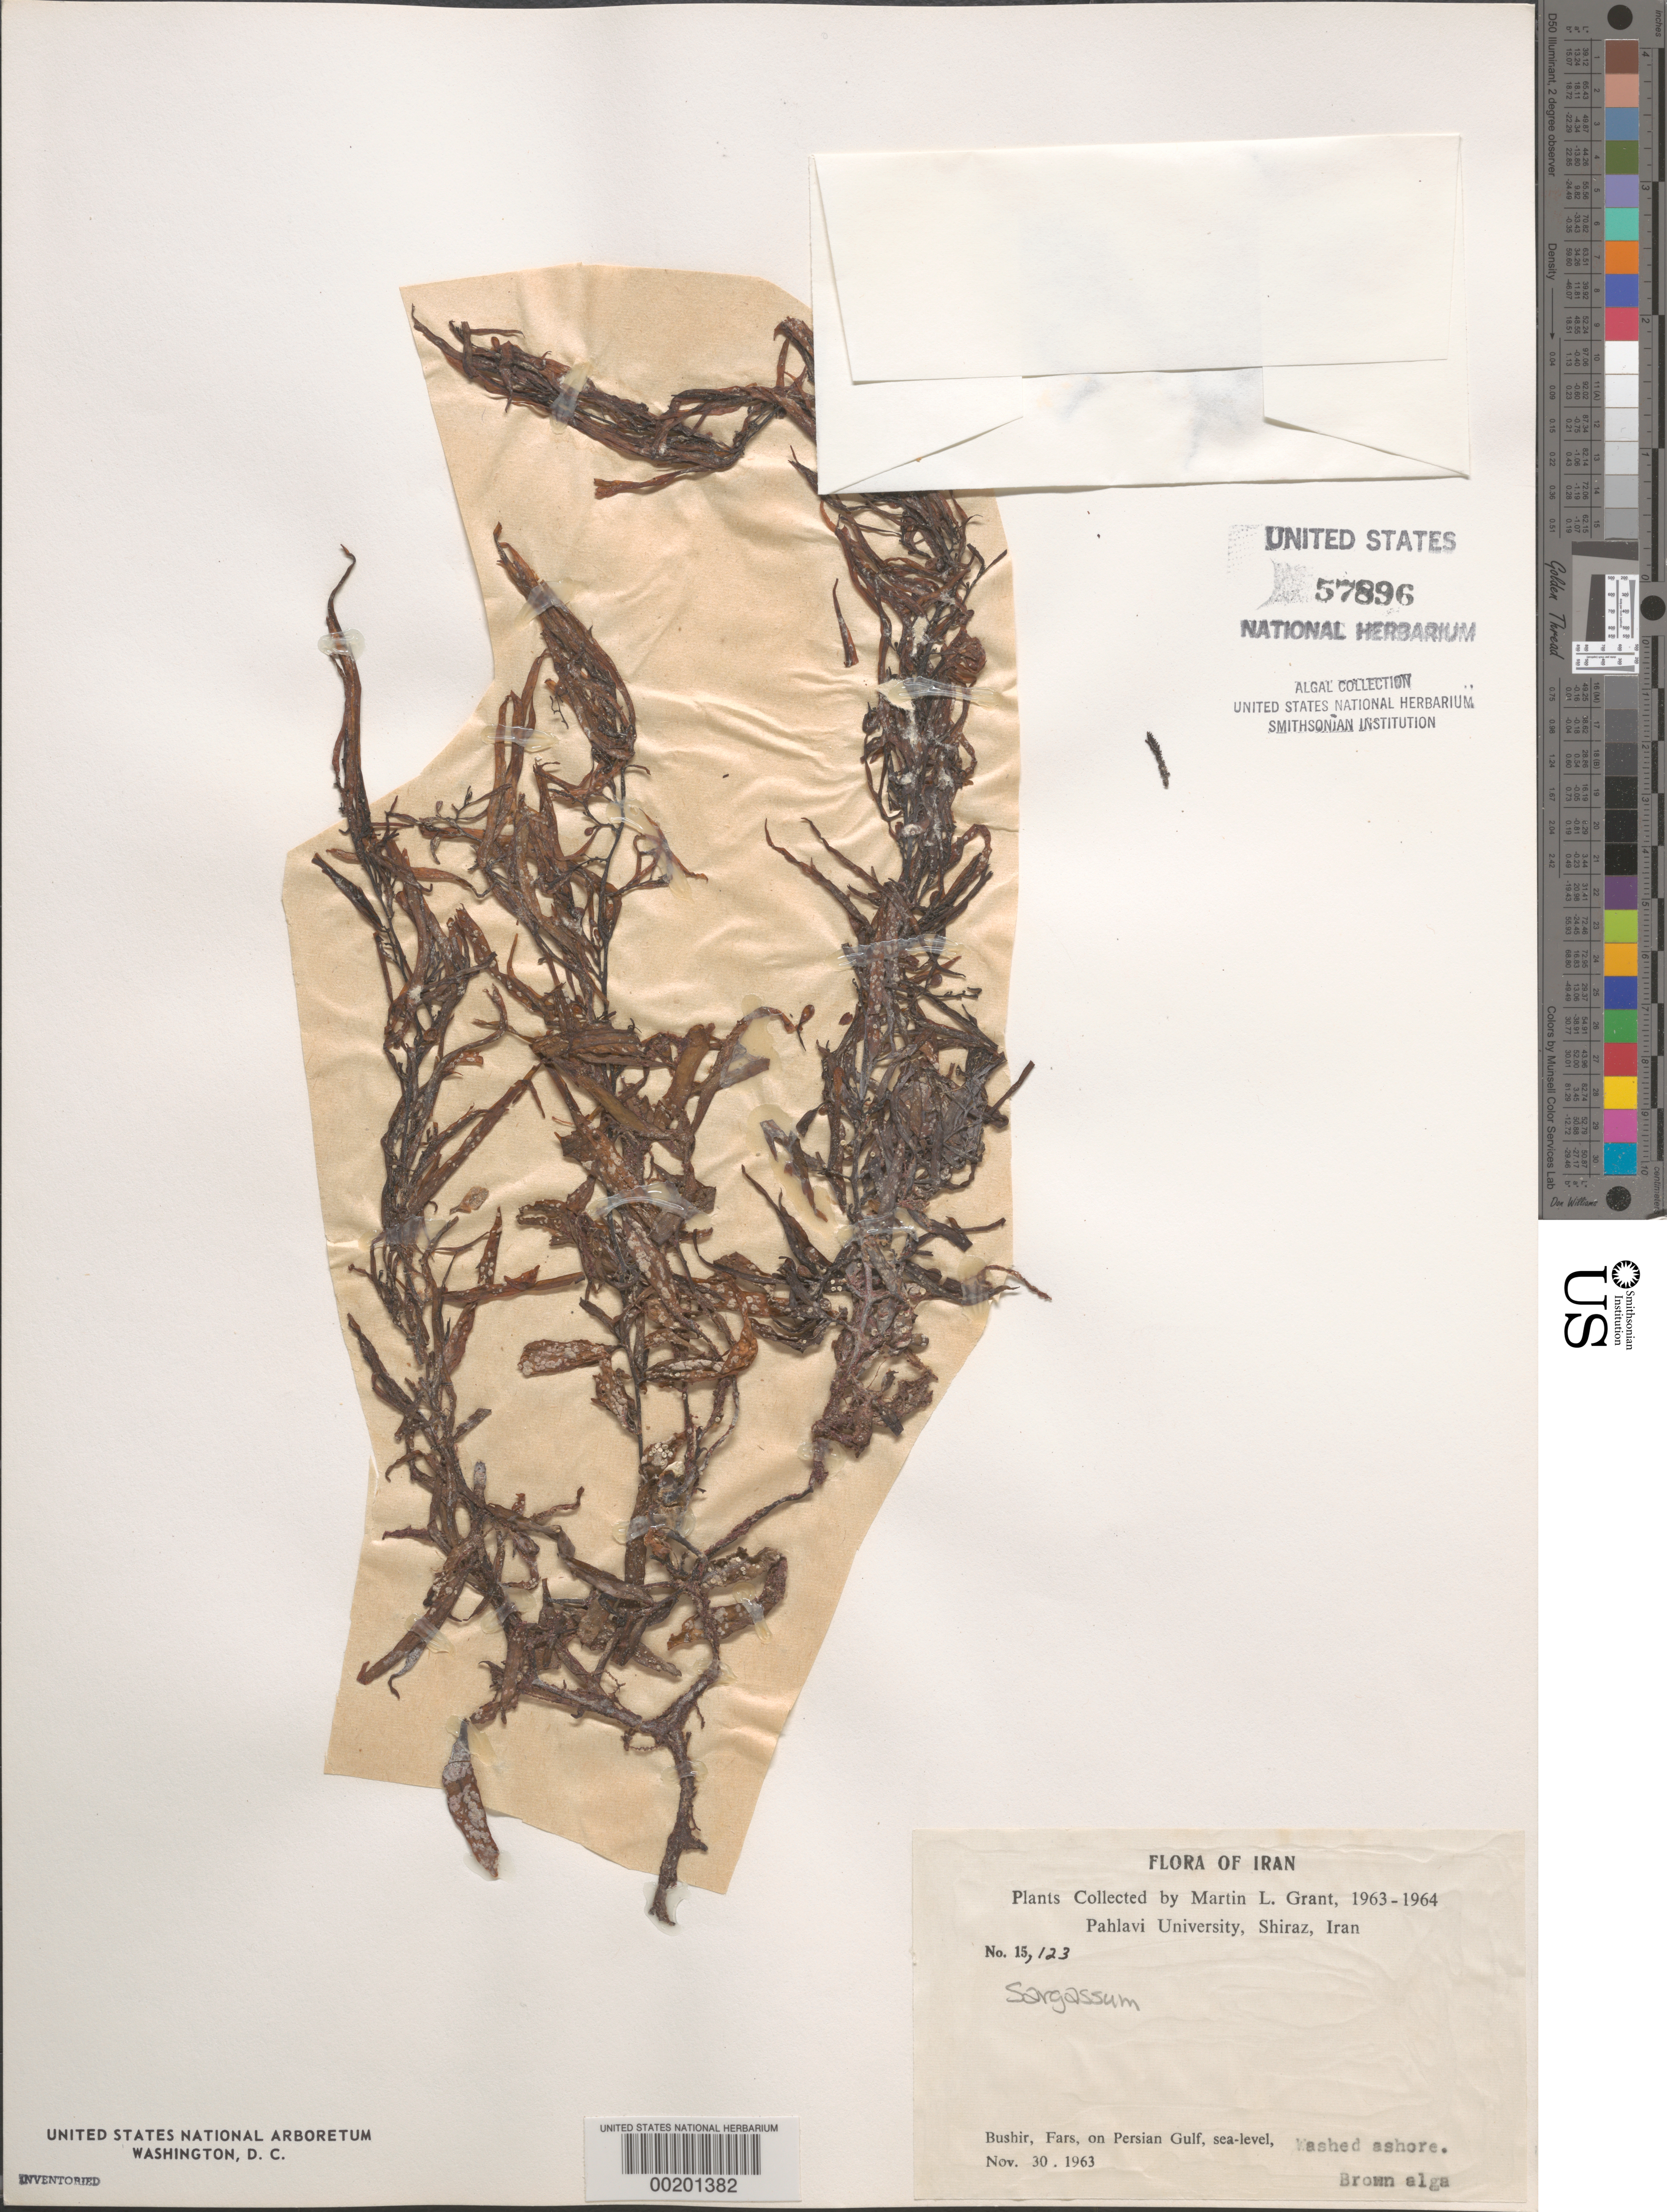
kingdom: Chromista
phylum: Ochrophyta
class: Phaeophyceae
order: Fucales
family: Sargassaceae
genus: Sargassum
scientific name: Sargassum sp.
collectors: M. L. Grant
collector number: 15123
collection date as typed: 30 Nov 1963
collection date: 1963-11-30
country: Iran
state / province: Fars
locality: Busehr (bushir), persian gulf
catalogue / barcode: US 57896